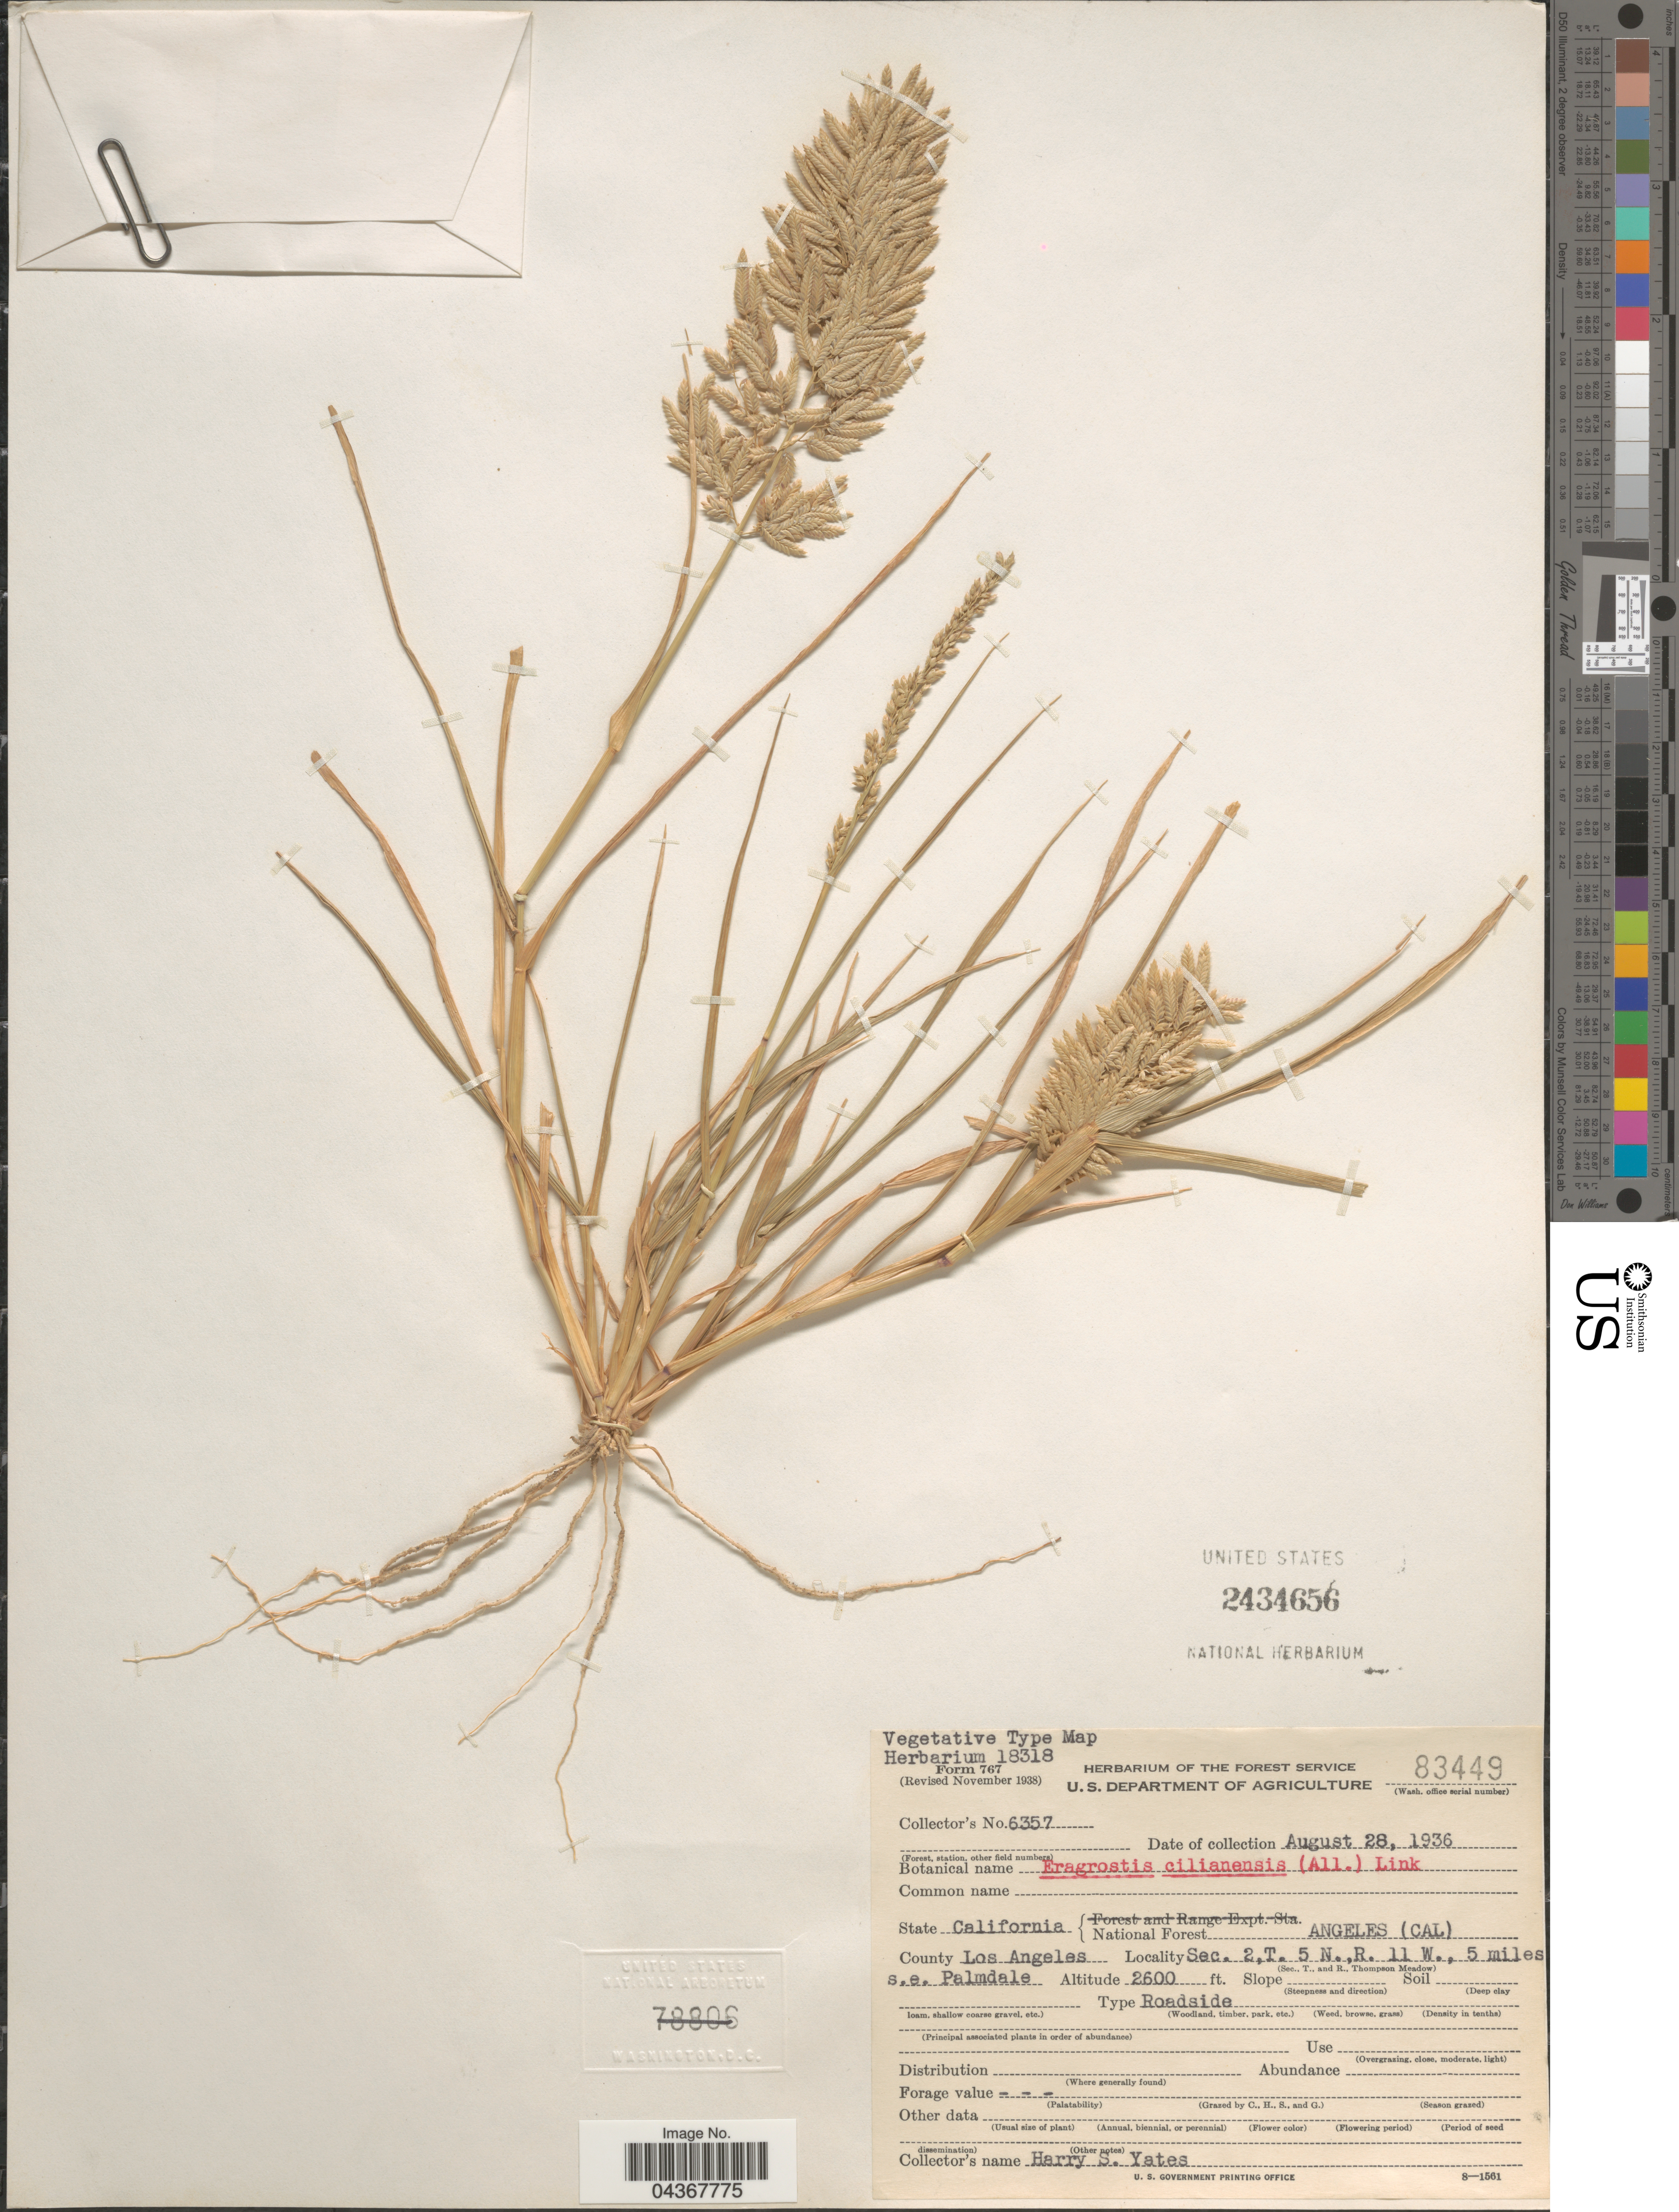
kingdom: Plantae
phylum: Tracheophyta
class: Liliopsida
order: Poales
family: Poaceae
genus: Eragrostis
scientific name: Eragrostis cilianensis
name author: (Bellardi) Vignolo ex Janch.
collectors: H. S. Yates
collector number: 6357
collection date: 1936-08-28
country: United States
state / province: California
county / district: Los Angeles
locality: National Forest Angeles (Cal). County Los Angeles. Sec. 2,T. 5 N.,R. 11 W., 5 miles s.e. Palmdale.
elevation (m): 792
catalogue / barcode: US 2434656